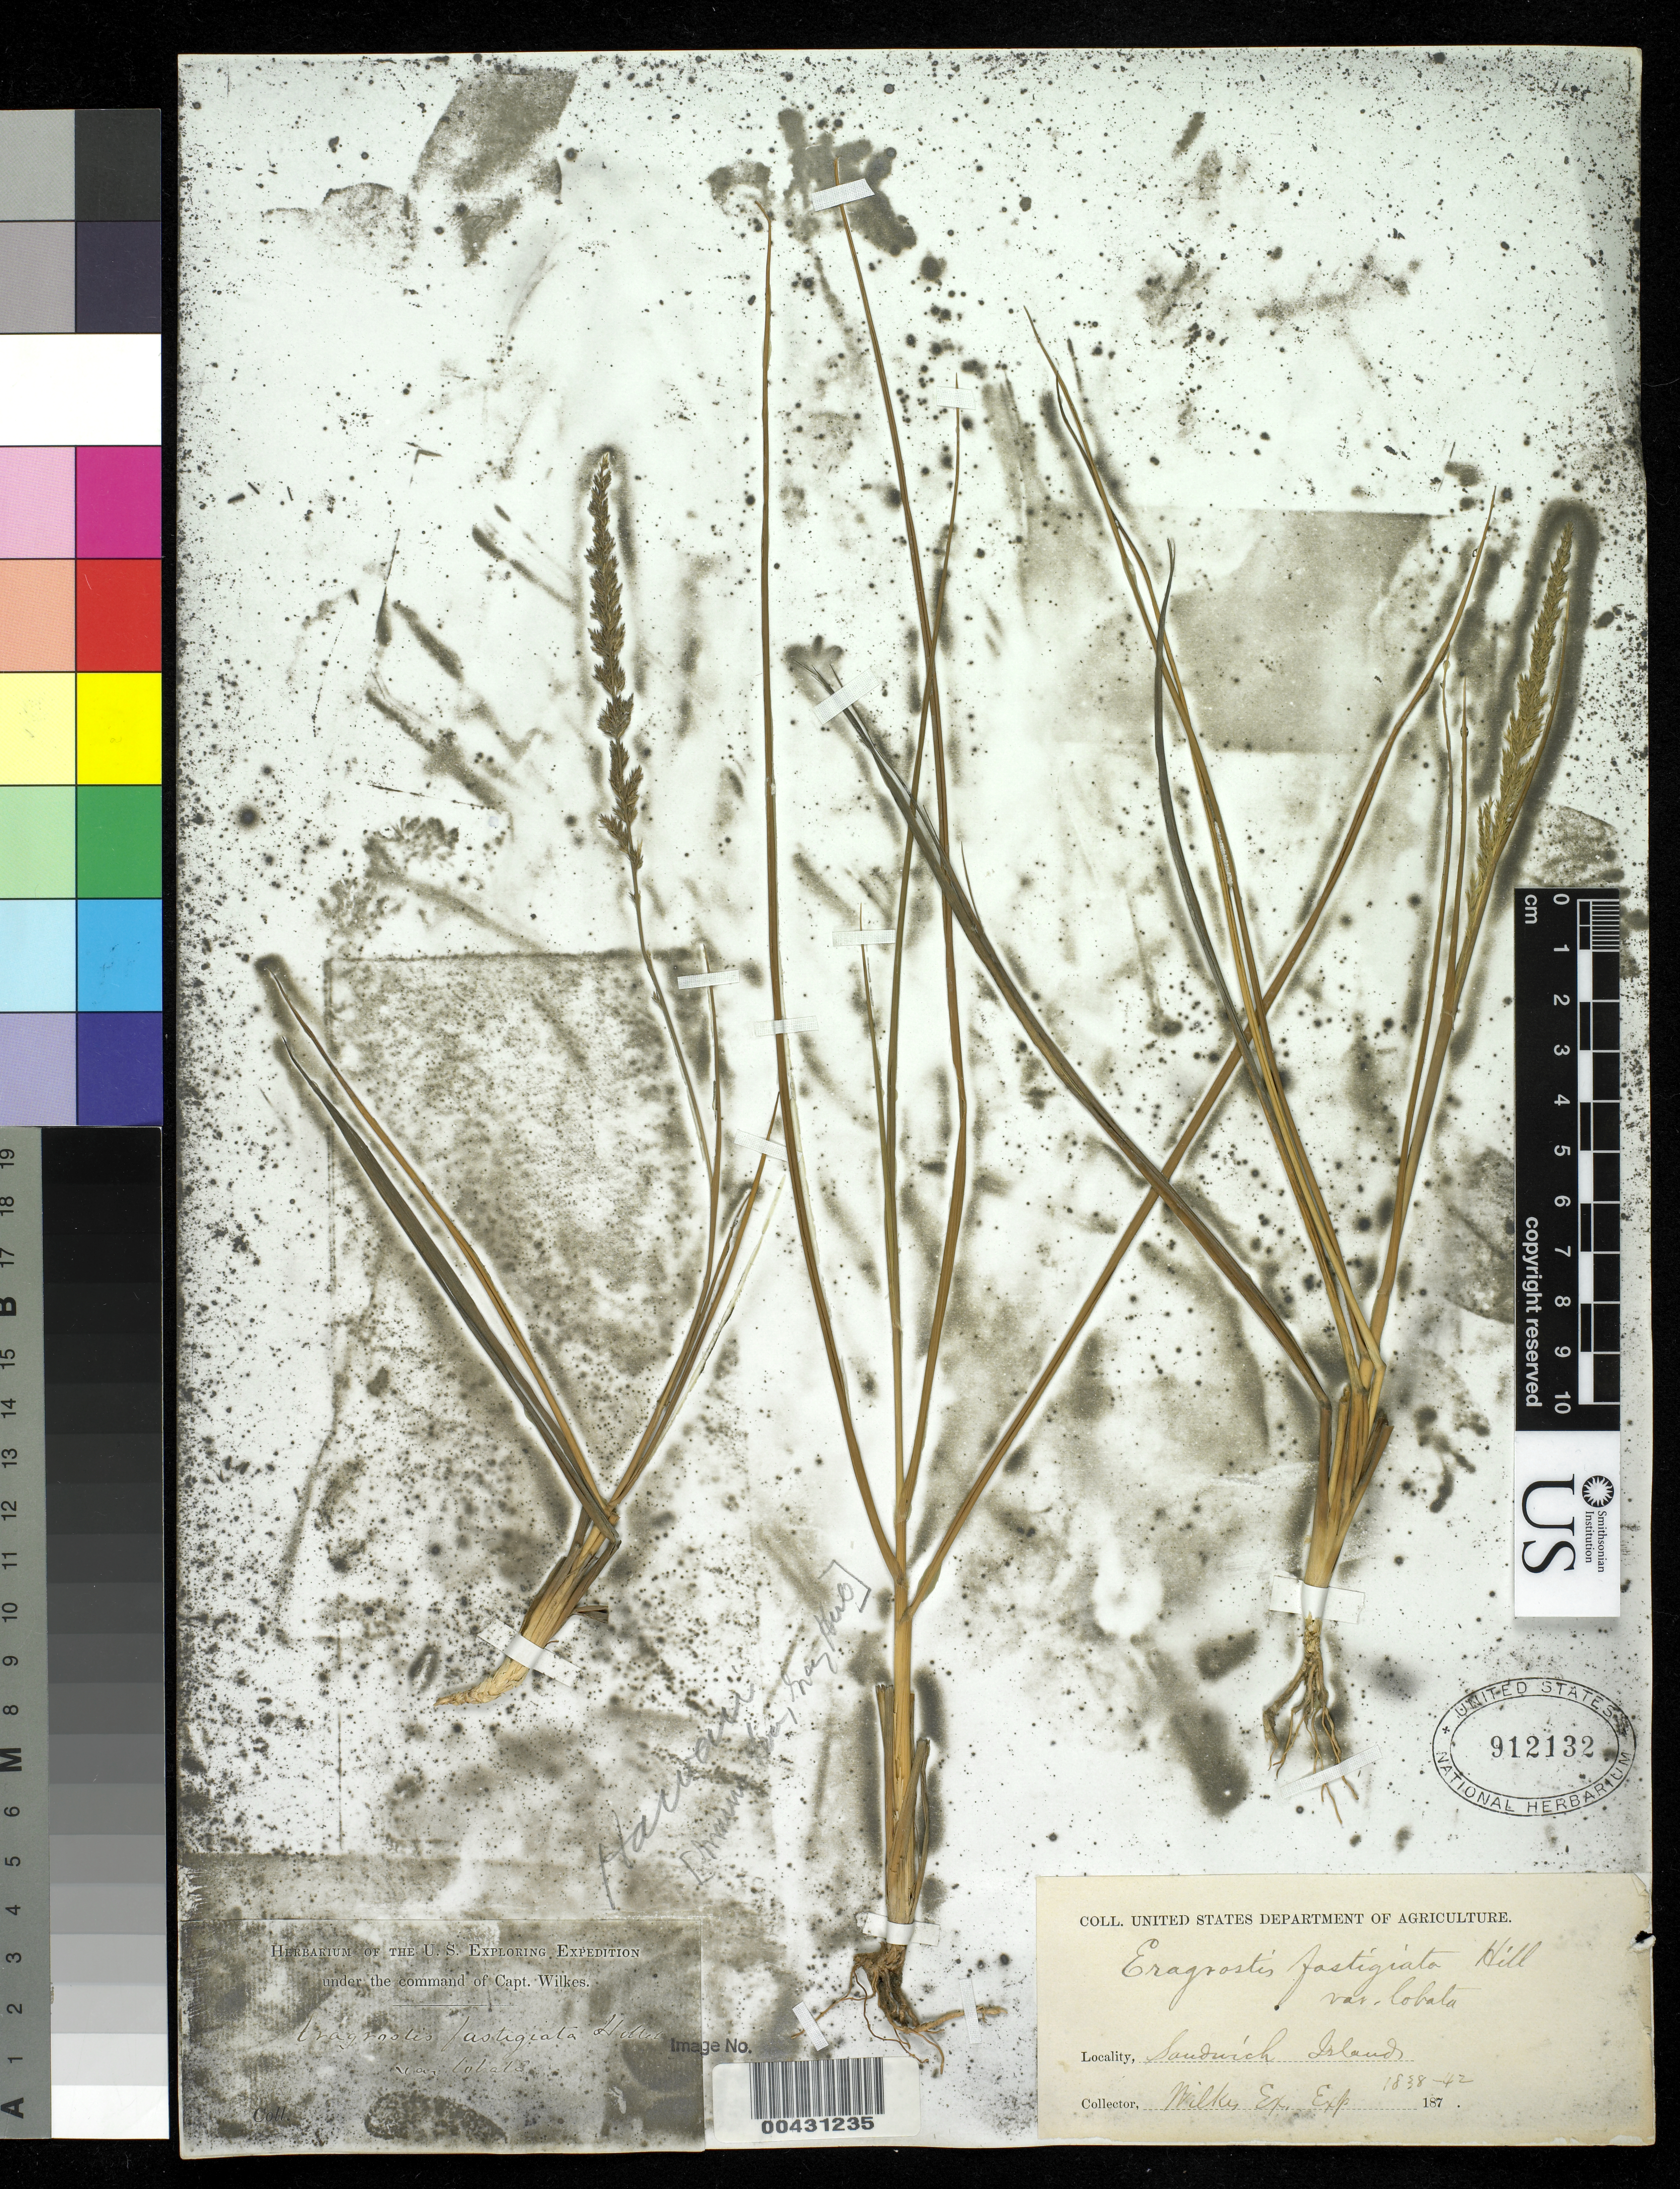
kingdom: Plantae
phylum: Tracheophyta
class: Liliopsida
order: Poales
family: Poaceae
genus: Eragrostis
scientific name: Eragrostis variabilis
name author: (Gaudich.) Steud.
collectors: Wilkes Explor. Exped.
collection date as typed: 1838 to -- --- 1842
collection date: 1838/1842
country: United States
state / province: Hawaii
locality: Sandwich Islands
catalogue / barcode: US 912132